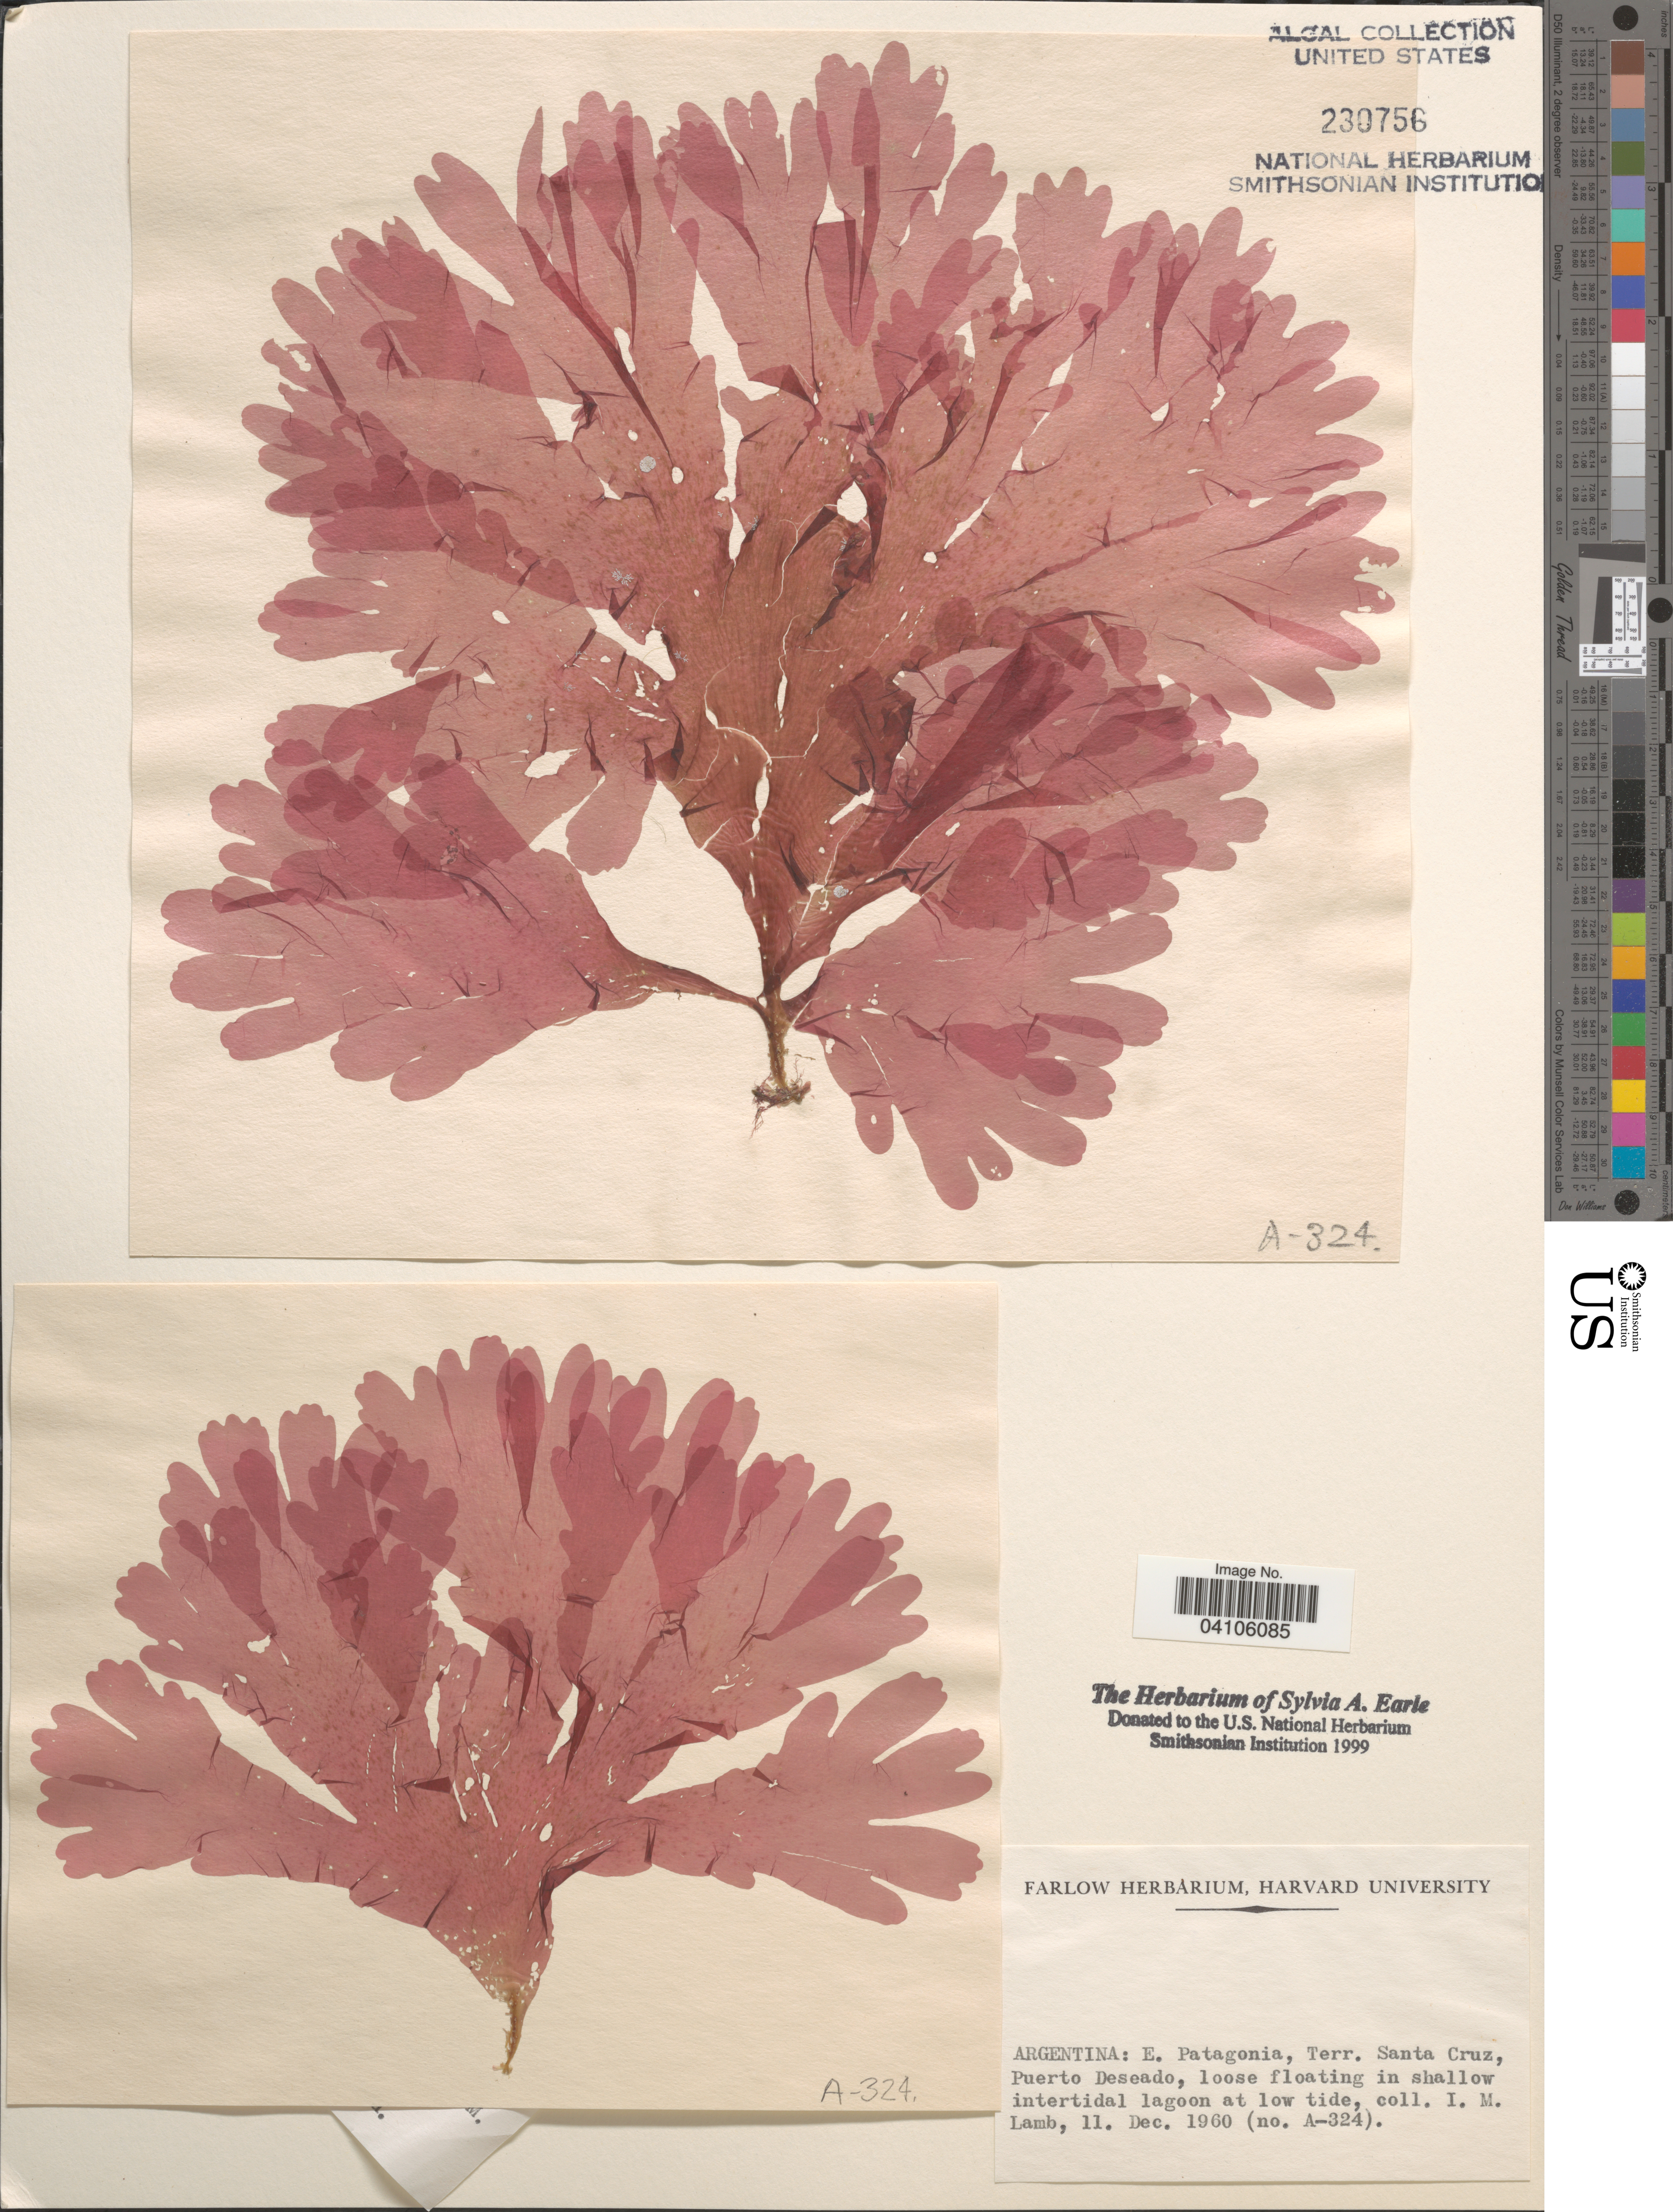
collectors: I. M. Lamb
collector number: A-324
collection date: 1960-12-11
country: Argentina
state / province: Santa Cruz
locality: E. Patagonia, Terr. Santa Cruz, Puerto Deseado.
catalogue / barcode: US 230756